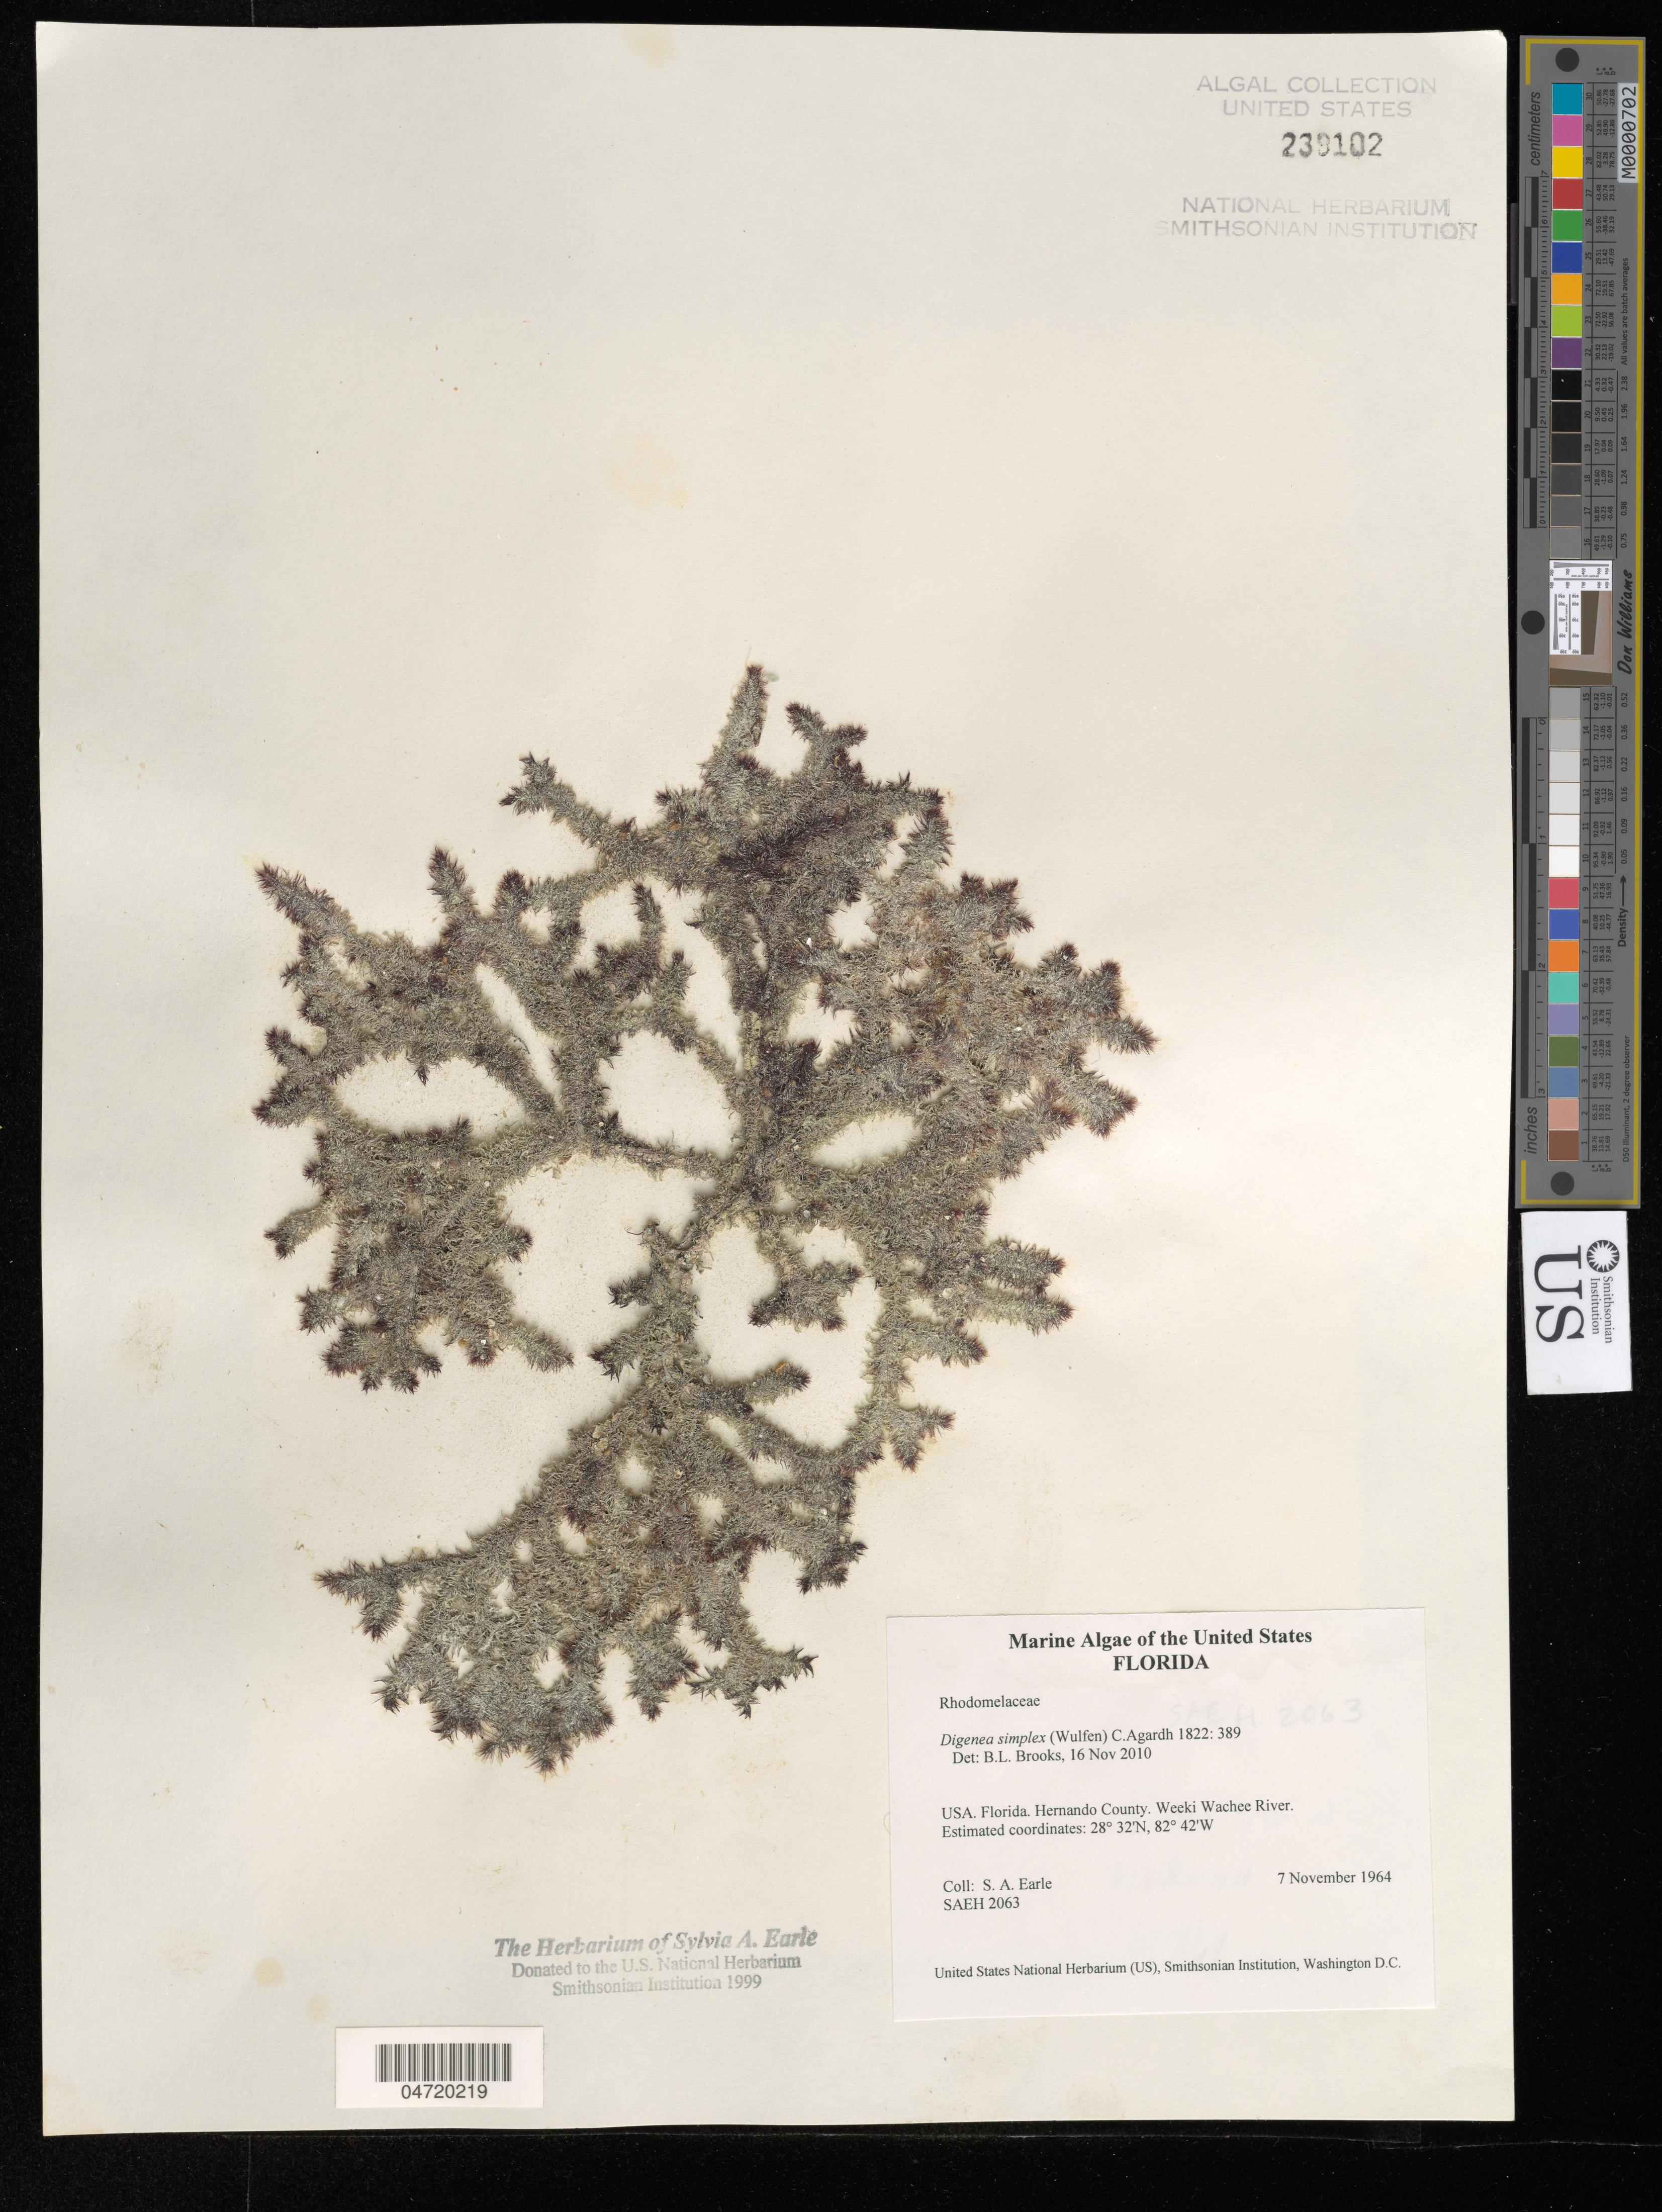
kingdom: Plantae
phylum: Rhodophyta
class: Florideophyceae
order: Ceramiales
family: Rhodomelaceae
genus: Digenea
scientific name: Digenea simplex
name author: (Wulfen) C. Agardh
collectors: S. A. Earle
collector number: SAEH2063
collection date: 1964-11-07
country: United States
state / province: Florida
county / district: Hernando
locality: Hernando County. Weeki Wachee River.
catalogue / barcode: US 239102